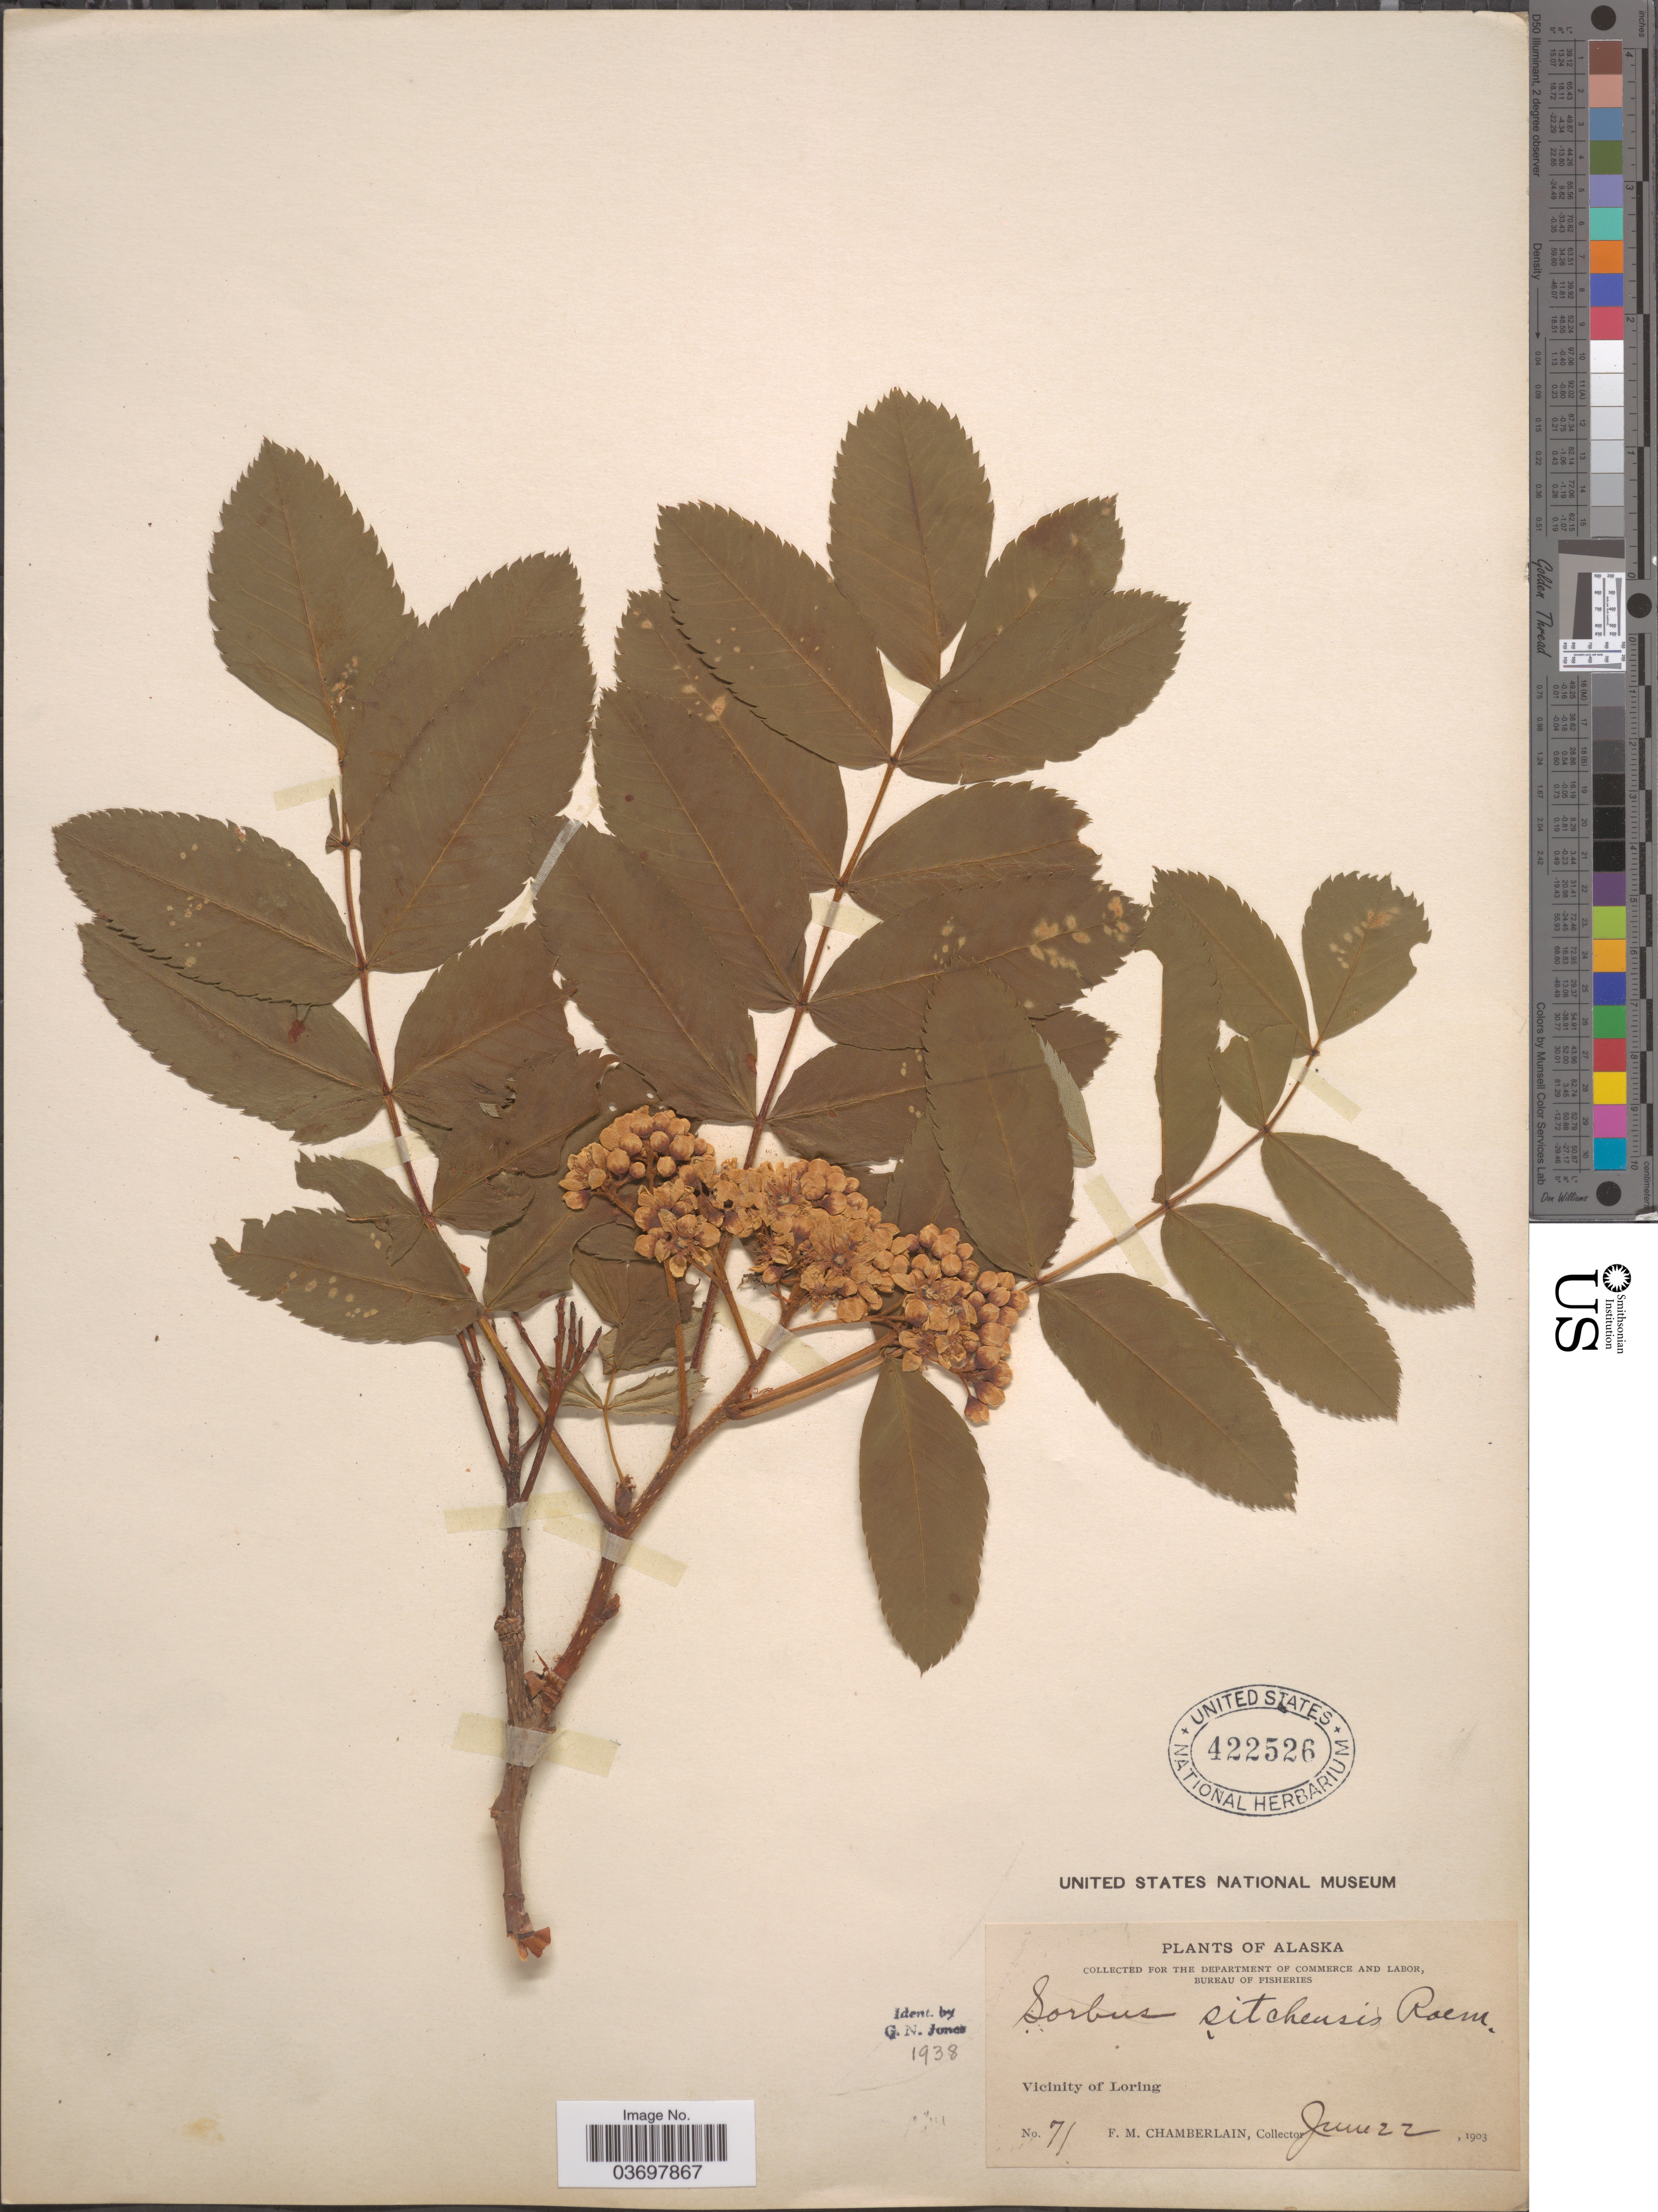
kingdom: Plantae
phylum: Tracheophyta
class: Magnoliopsida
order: Rosales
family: Rosaceae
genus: Sorbus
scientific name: Sorbus sitchensis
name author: M. Roem.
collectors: F. Chamberlain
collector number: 71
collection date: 1903-06-22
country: United States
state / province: Alaska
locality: Vicinity of Loring.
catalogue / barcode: US 422526